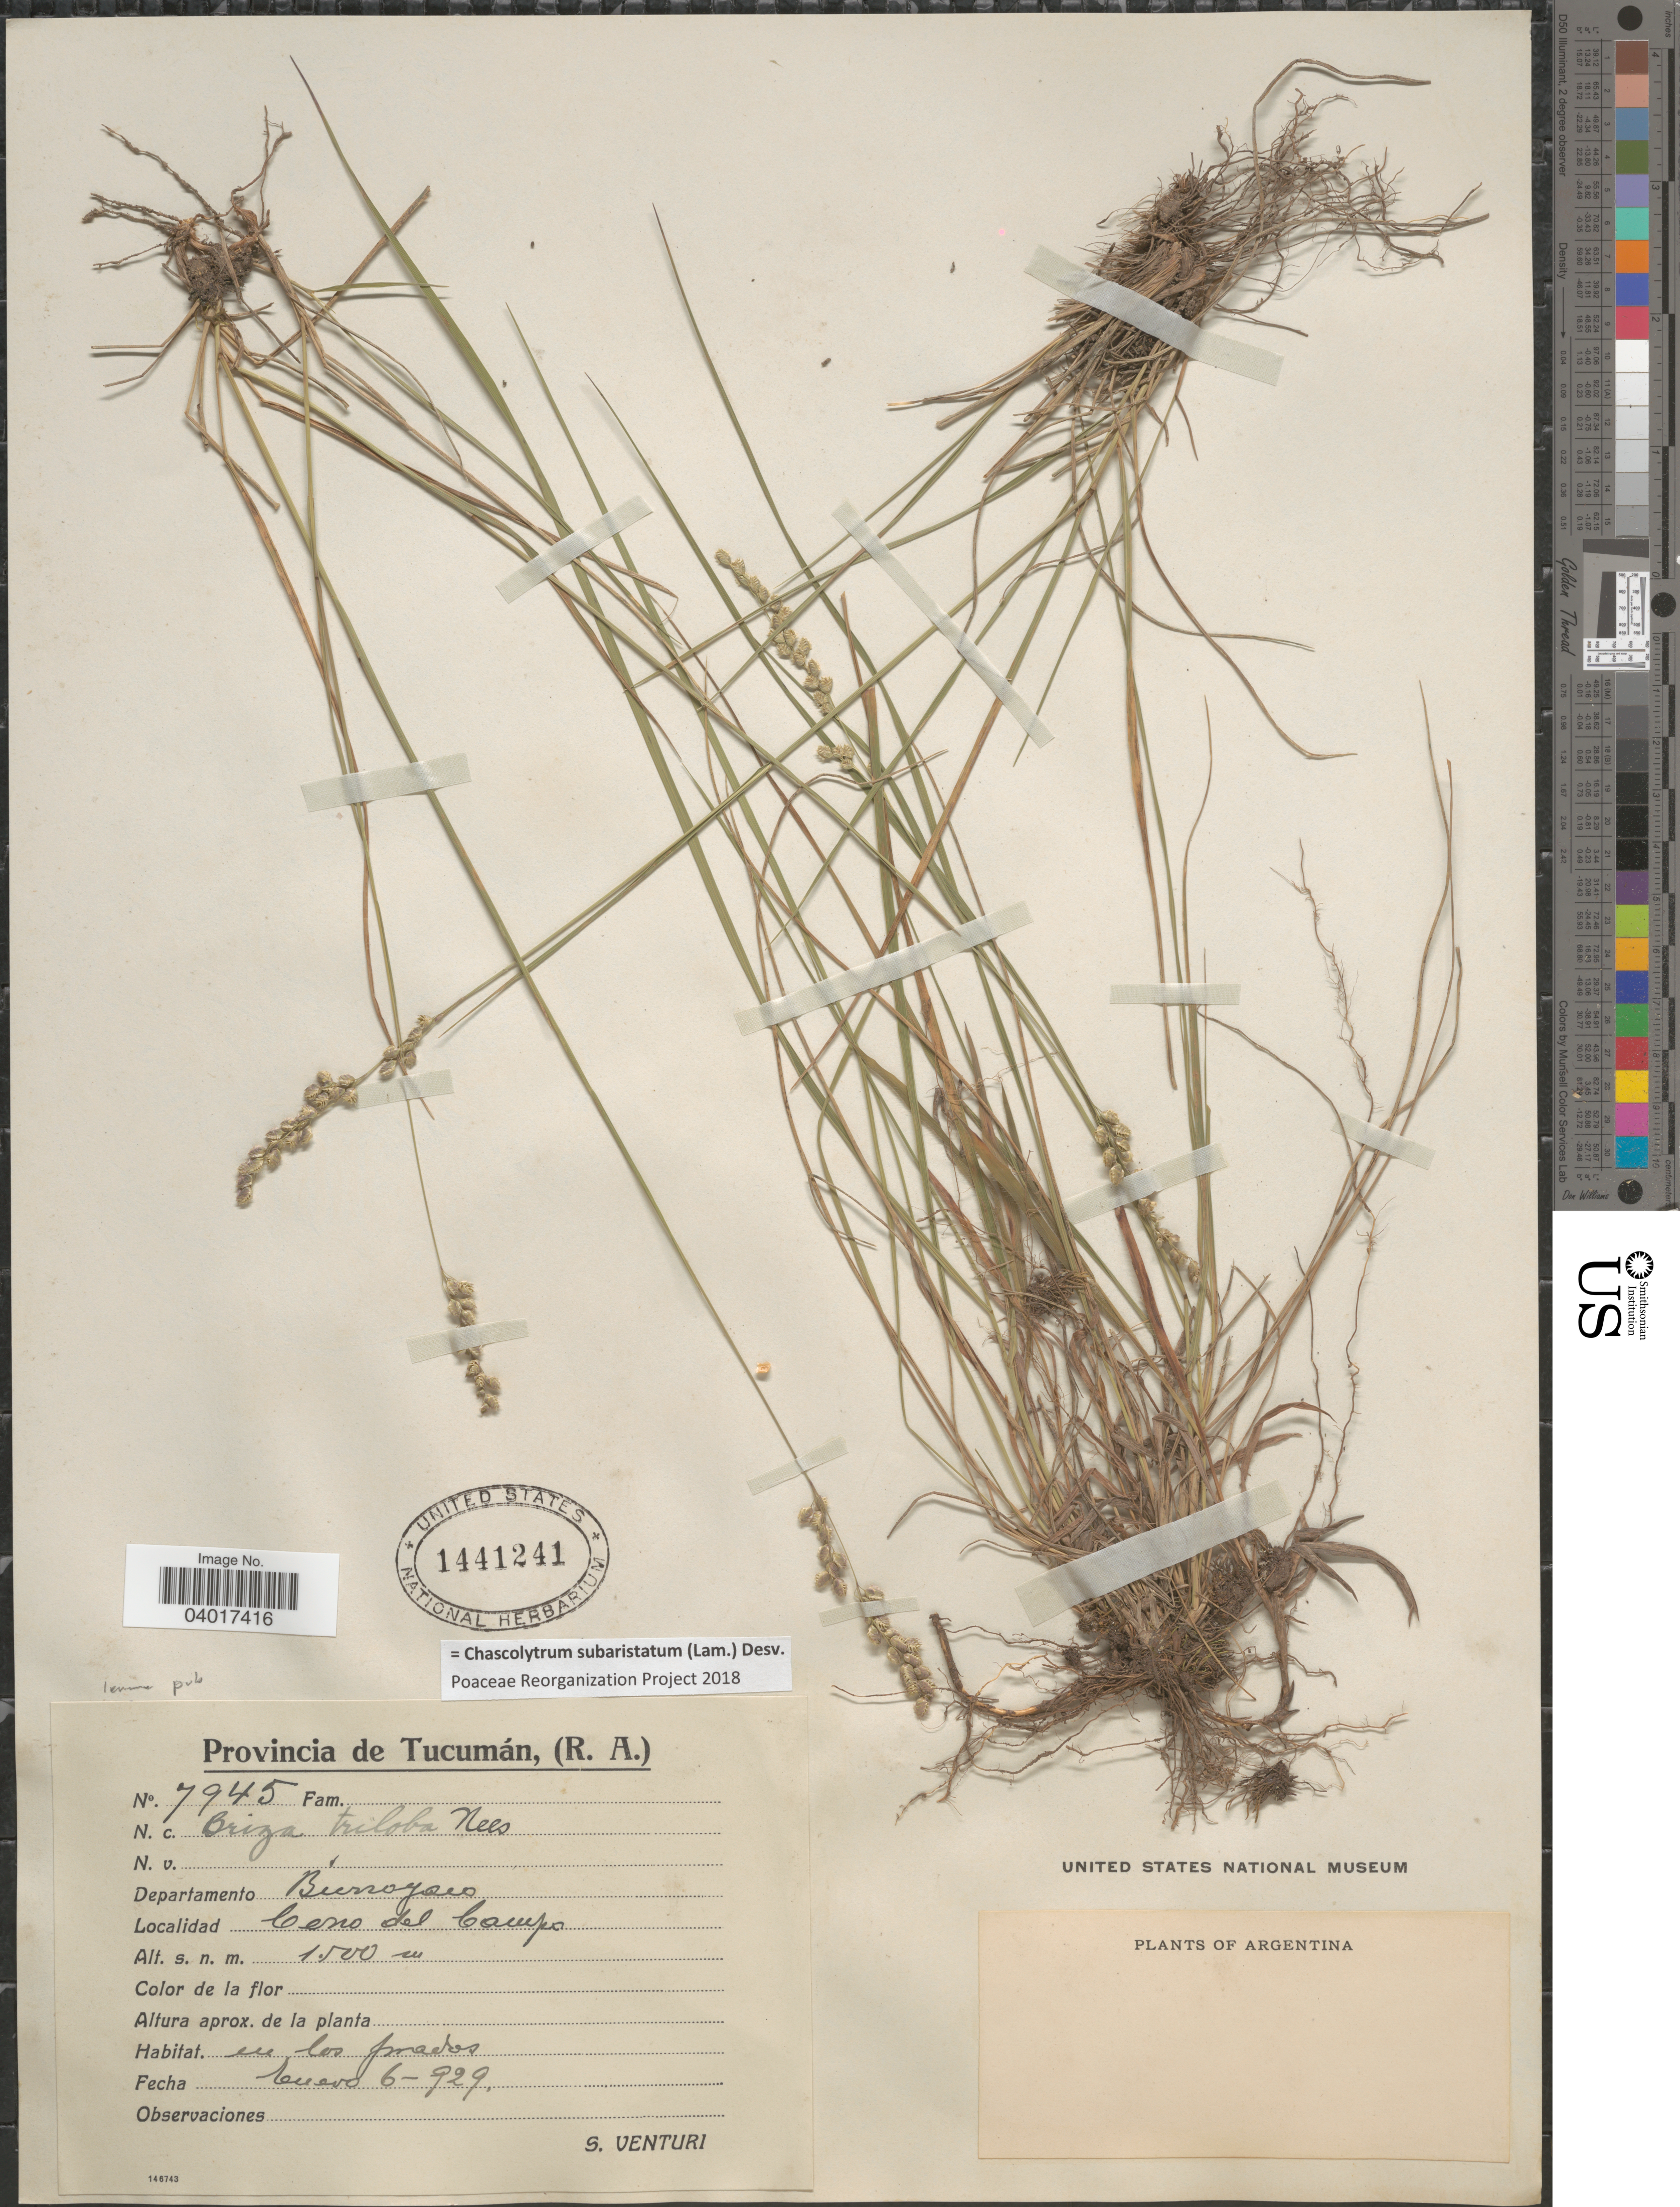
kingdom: Plantae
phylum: Tracheophyta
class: Liliopsida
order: Poales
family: Poaceae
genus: Chascolytrum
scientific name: Chascolytrum subaristatum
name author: (Lam.) Desv.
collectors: S. Venturi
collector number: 7945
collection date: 1929-01-06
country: Argentina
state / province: Tucuman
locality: Departamento Burruyacú. Cerro del Campo.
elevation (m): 1500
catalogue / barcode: US 1441241